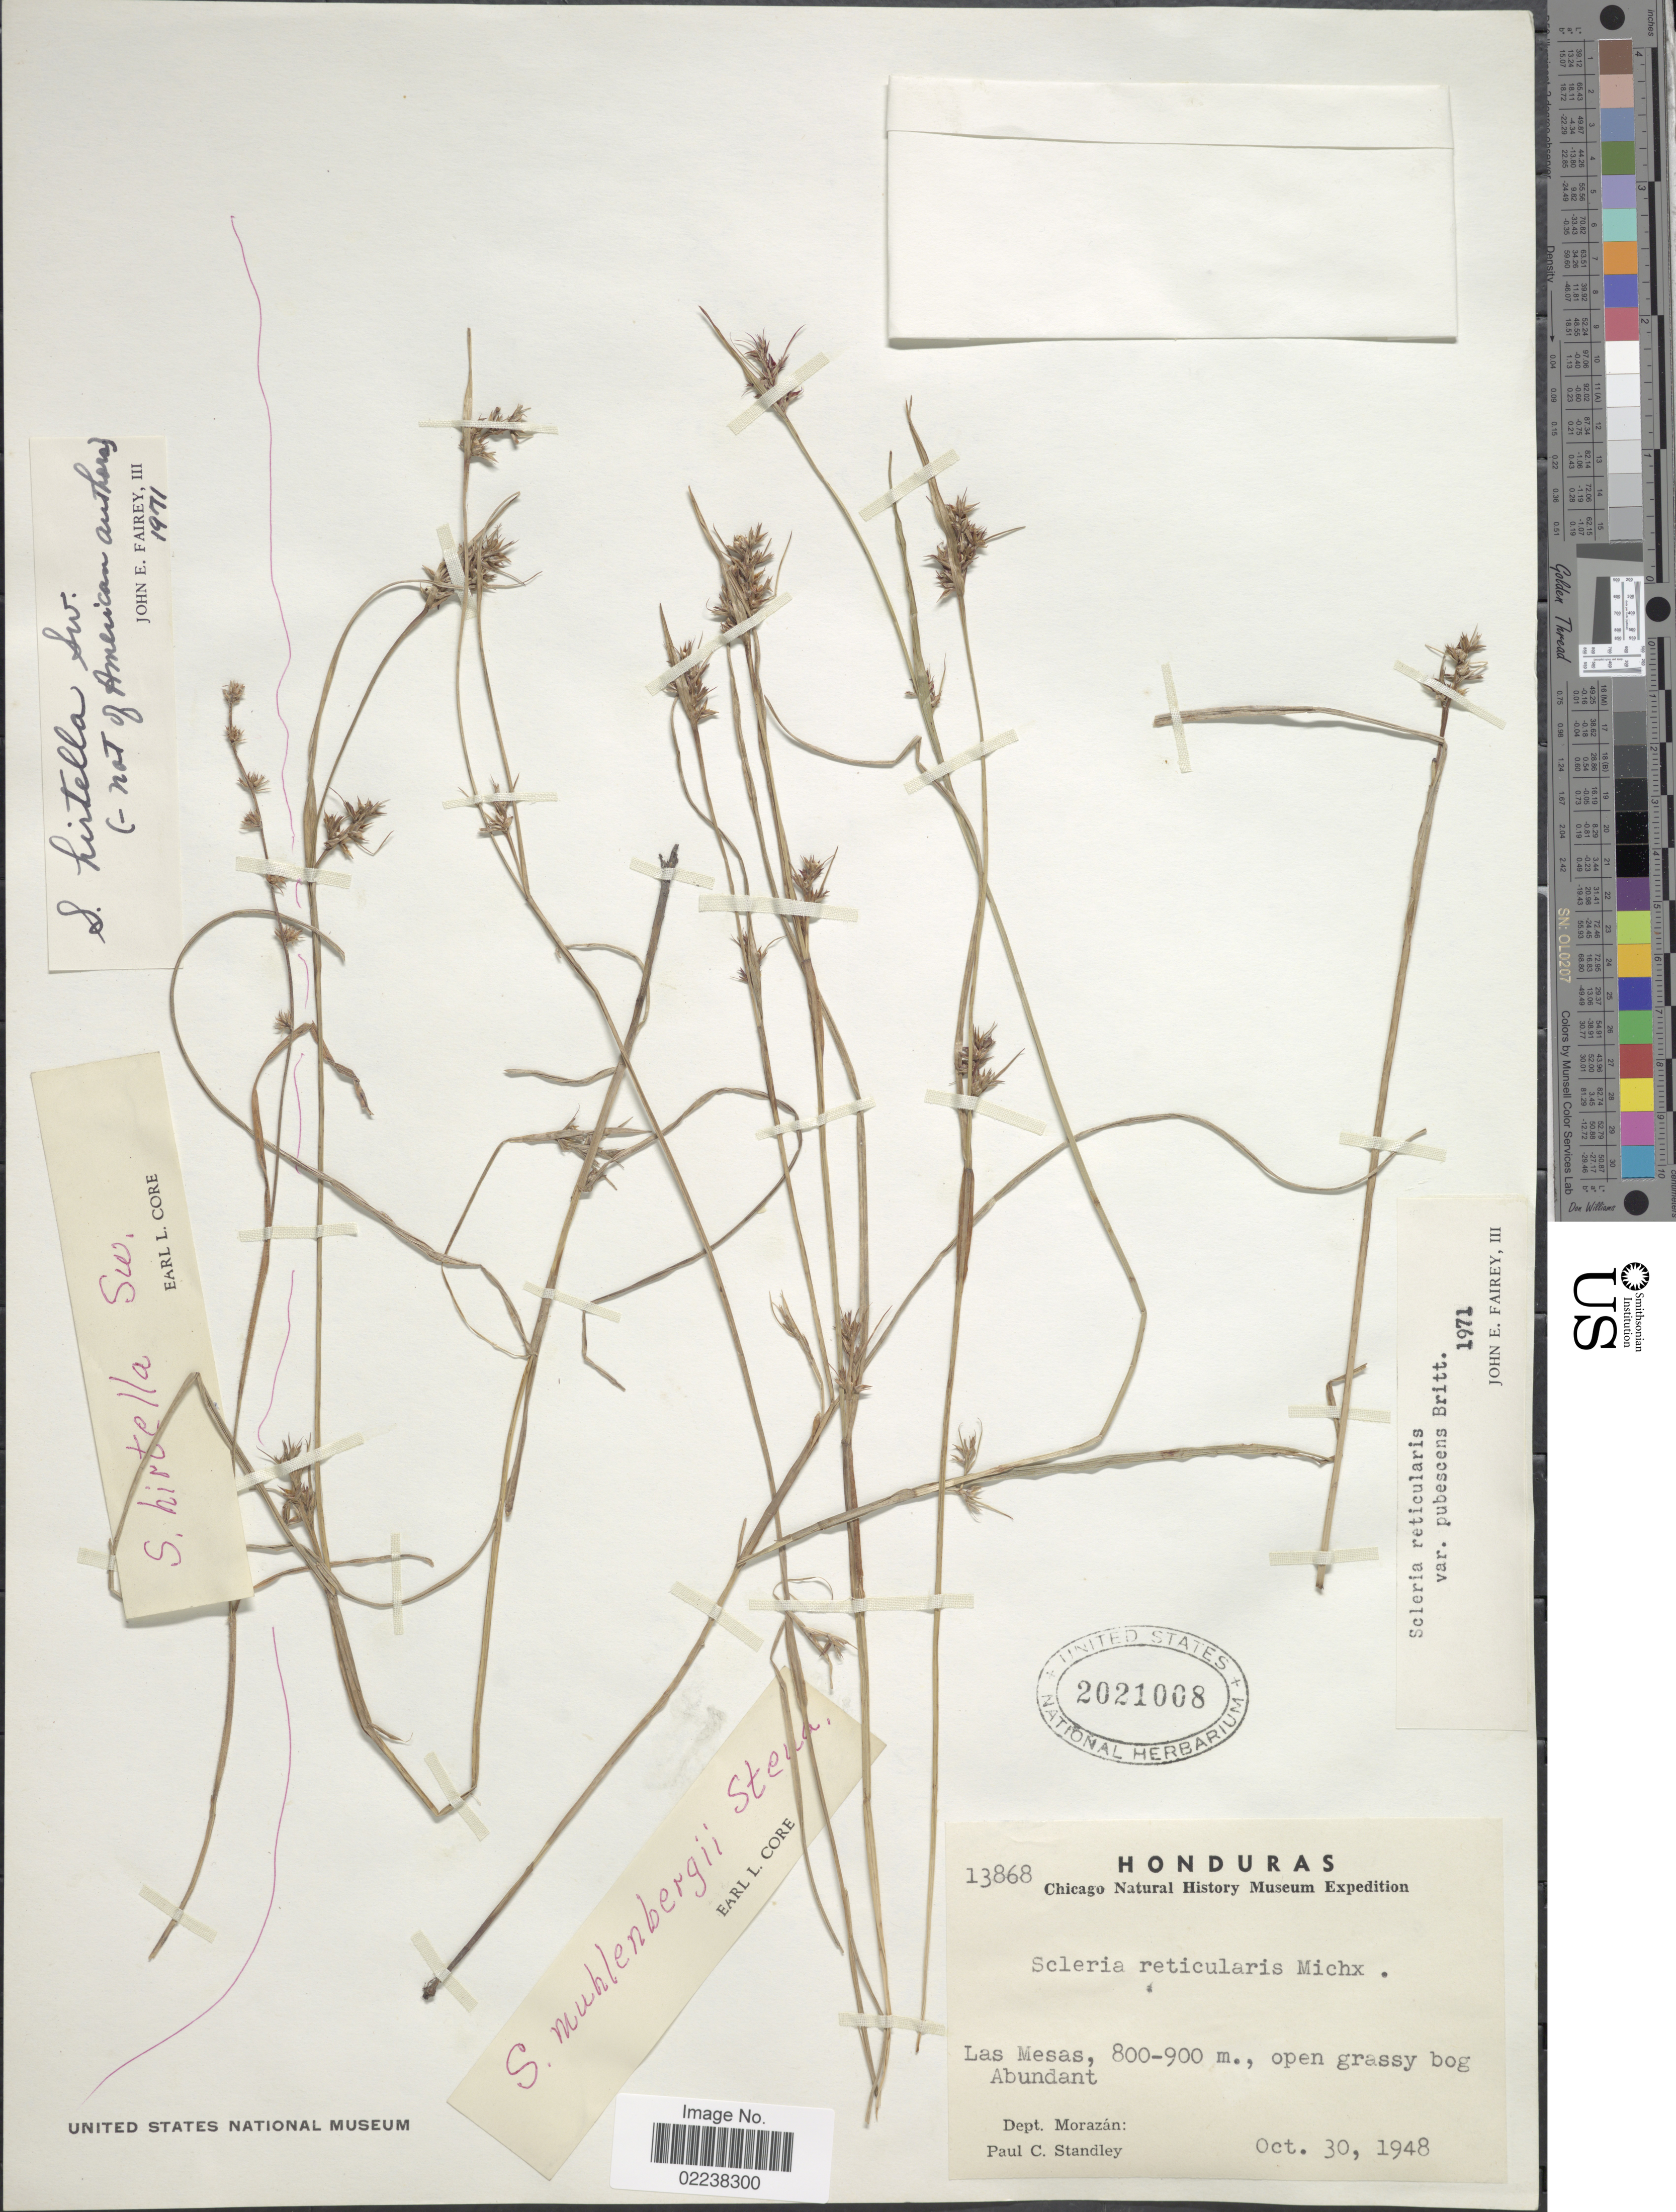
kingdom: Plantae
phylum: Tracheophyta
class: Liliopsida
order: Poales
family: Cyperaceae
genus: Scleria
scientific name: Scleria muehlenbergii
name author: Steud.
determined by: Strong, Mark T., (BOT), Smithsonian Institution - National Museum of Natural History (UNITED STATES)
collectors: P. C. Standley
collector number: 13868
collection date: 1948-10-30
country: Honduras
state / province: Fco. Morazán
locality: Las Mesas, Dept. Morazan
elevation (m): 800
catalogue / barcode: US 2021008